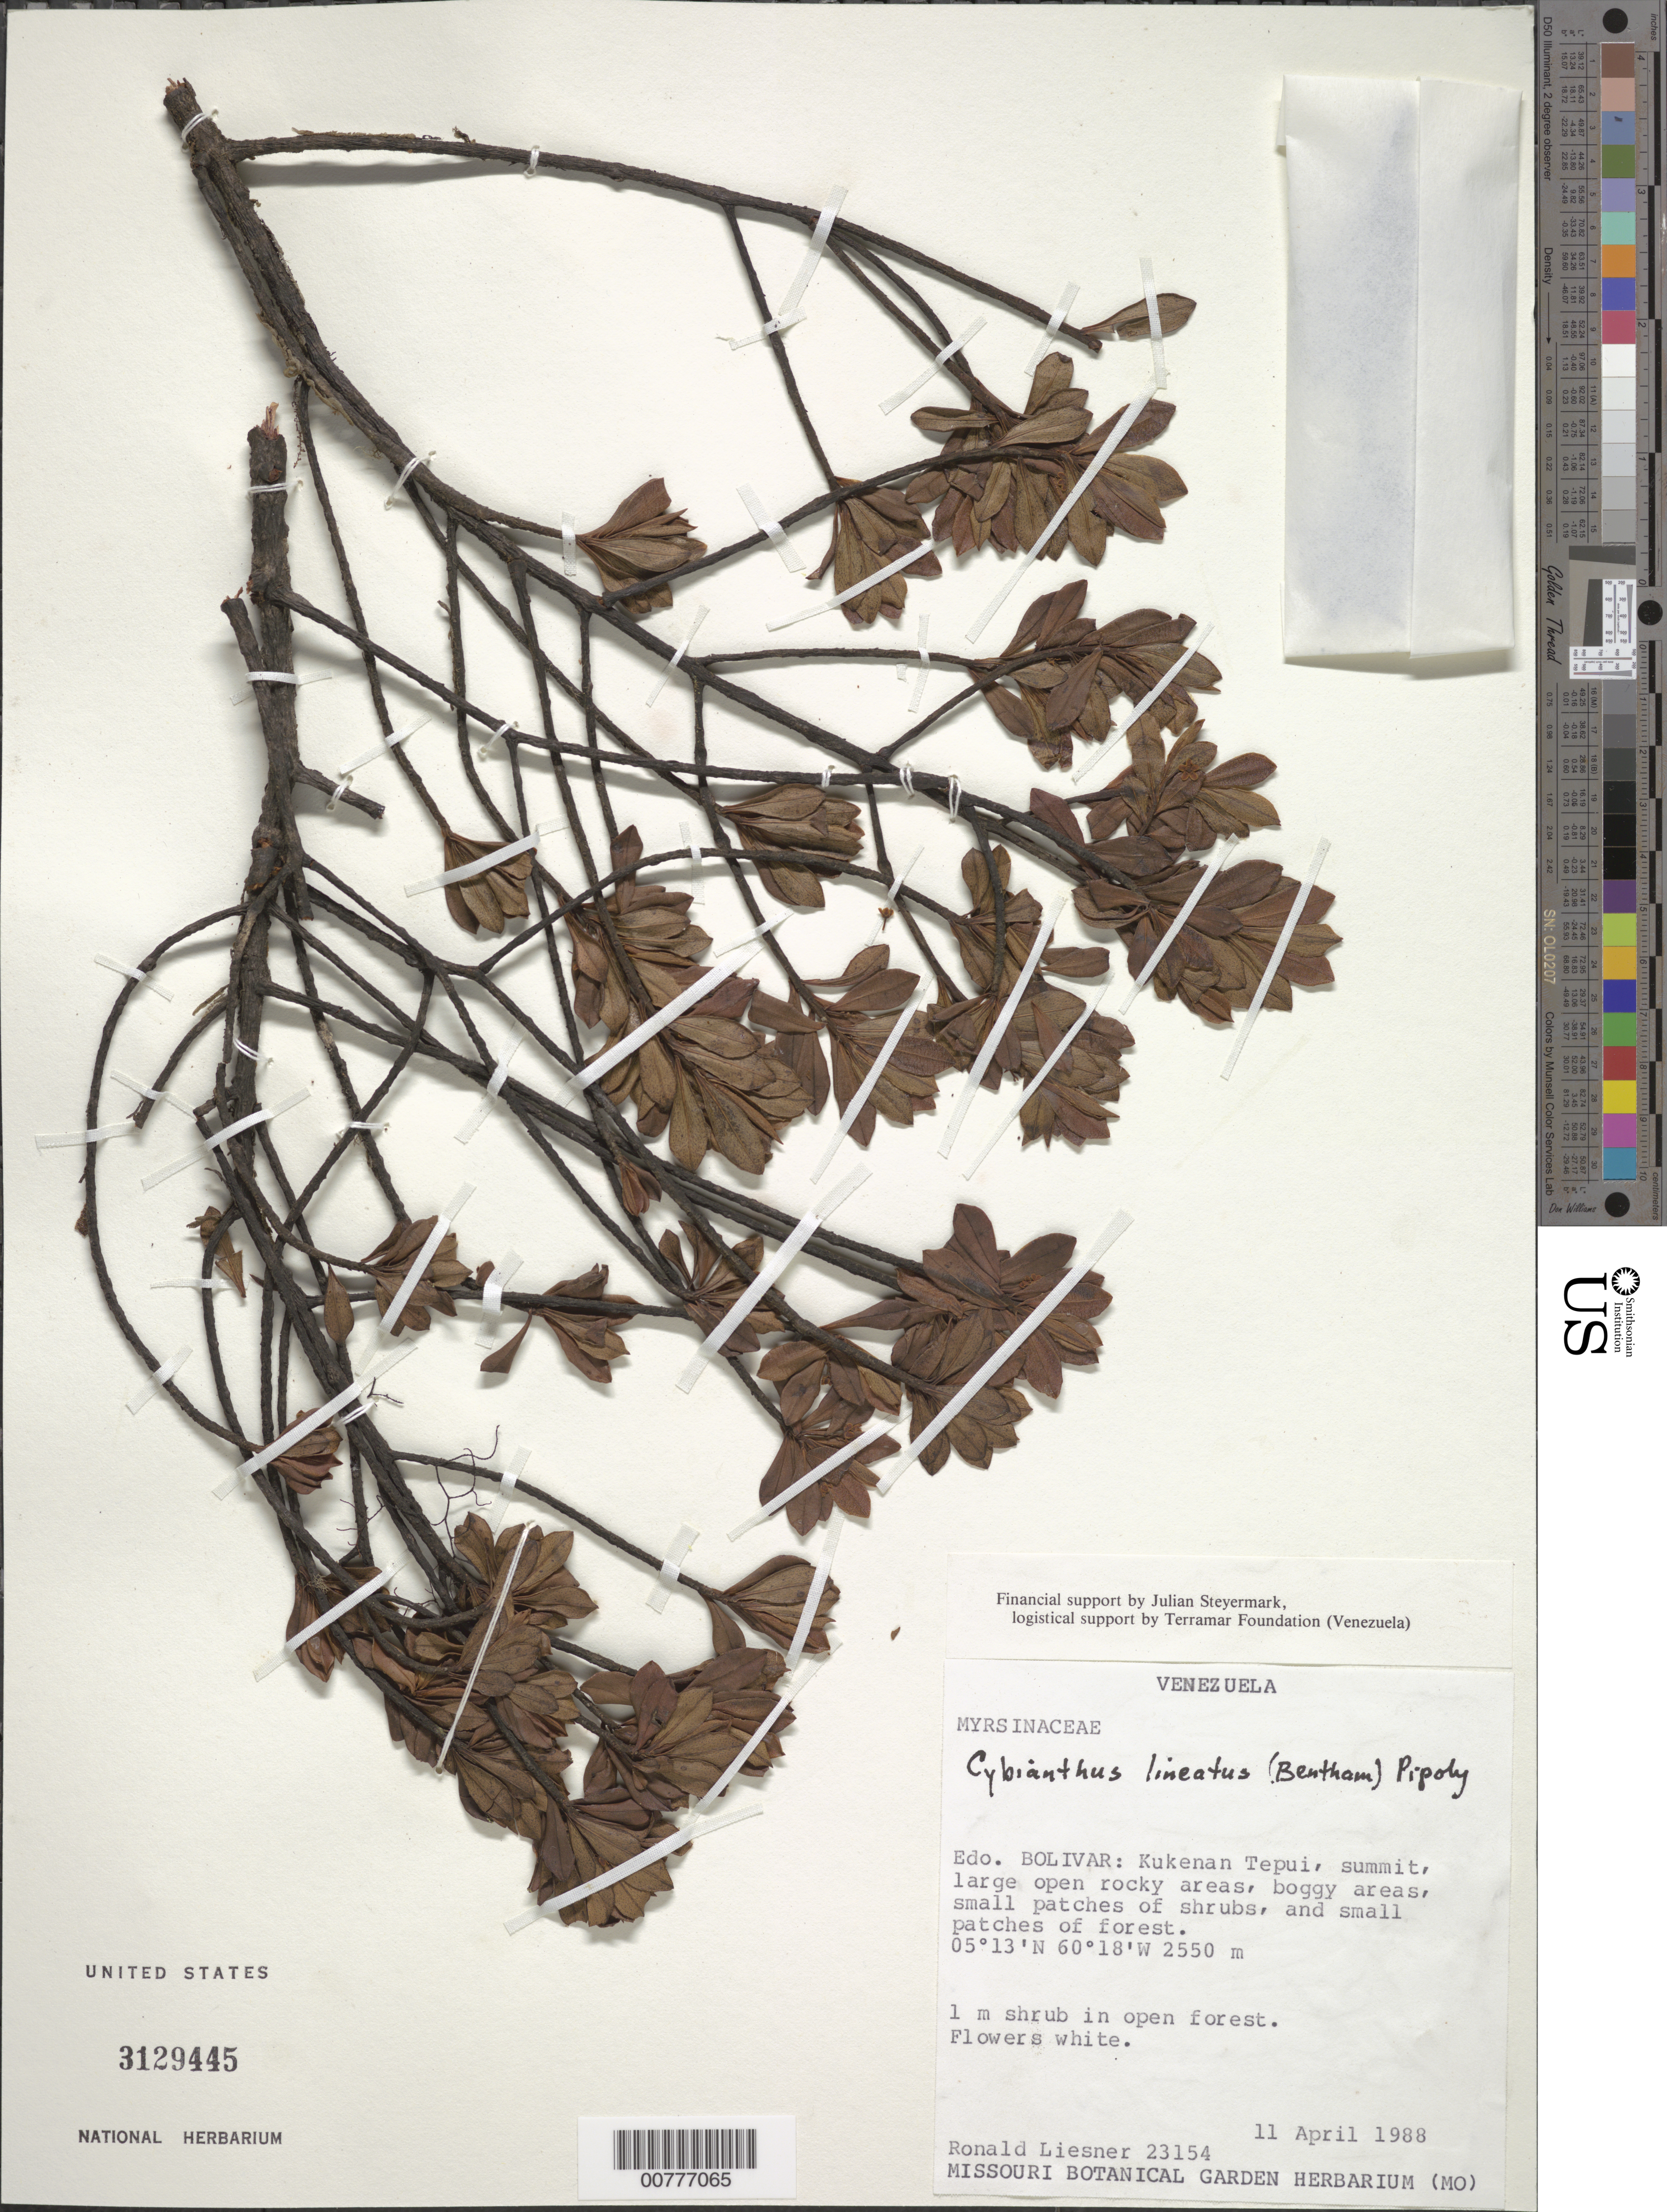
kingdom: Plantae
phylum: Tracheophyta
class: Magnoliopsida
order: Ericales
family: Primulaceae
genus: Cybianthus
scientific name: Cybianthus lineatus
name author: (Benth.) Pipoly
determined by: Pipoly, J. J., III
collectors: R. L. Liesner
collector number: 23154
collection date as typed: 11-Apr-88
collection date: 1988-04-11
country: Venezuela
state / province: Bolívar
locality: Kukenan tepuí, summit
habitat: Open forest; large open rocky areas, boggy areas, small patches of shrubs, and small patches of forest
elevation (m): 2550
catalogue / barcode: US 3129445